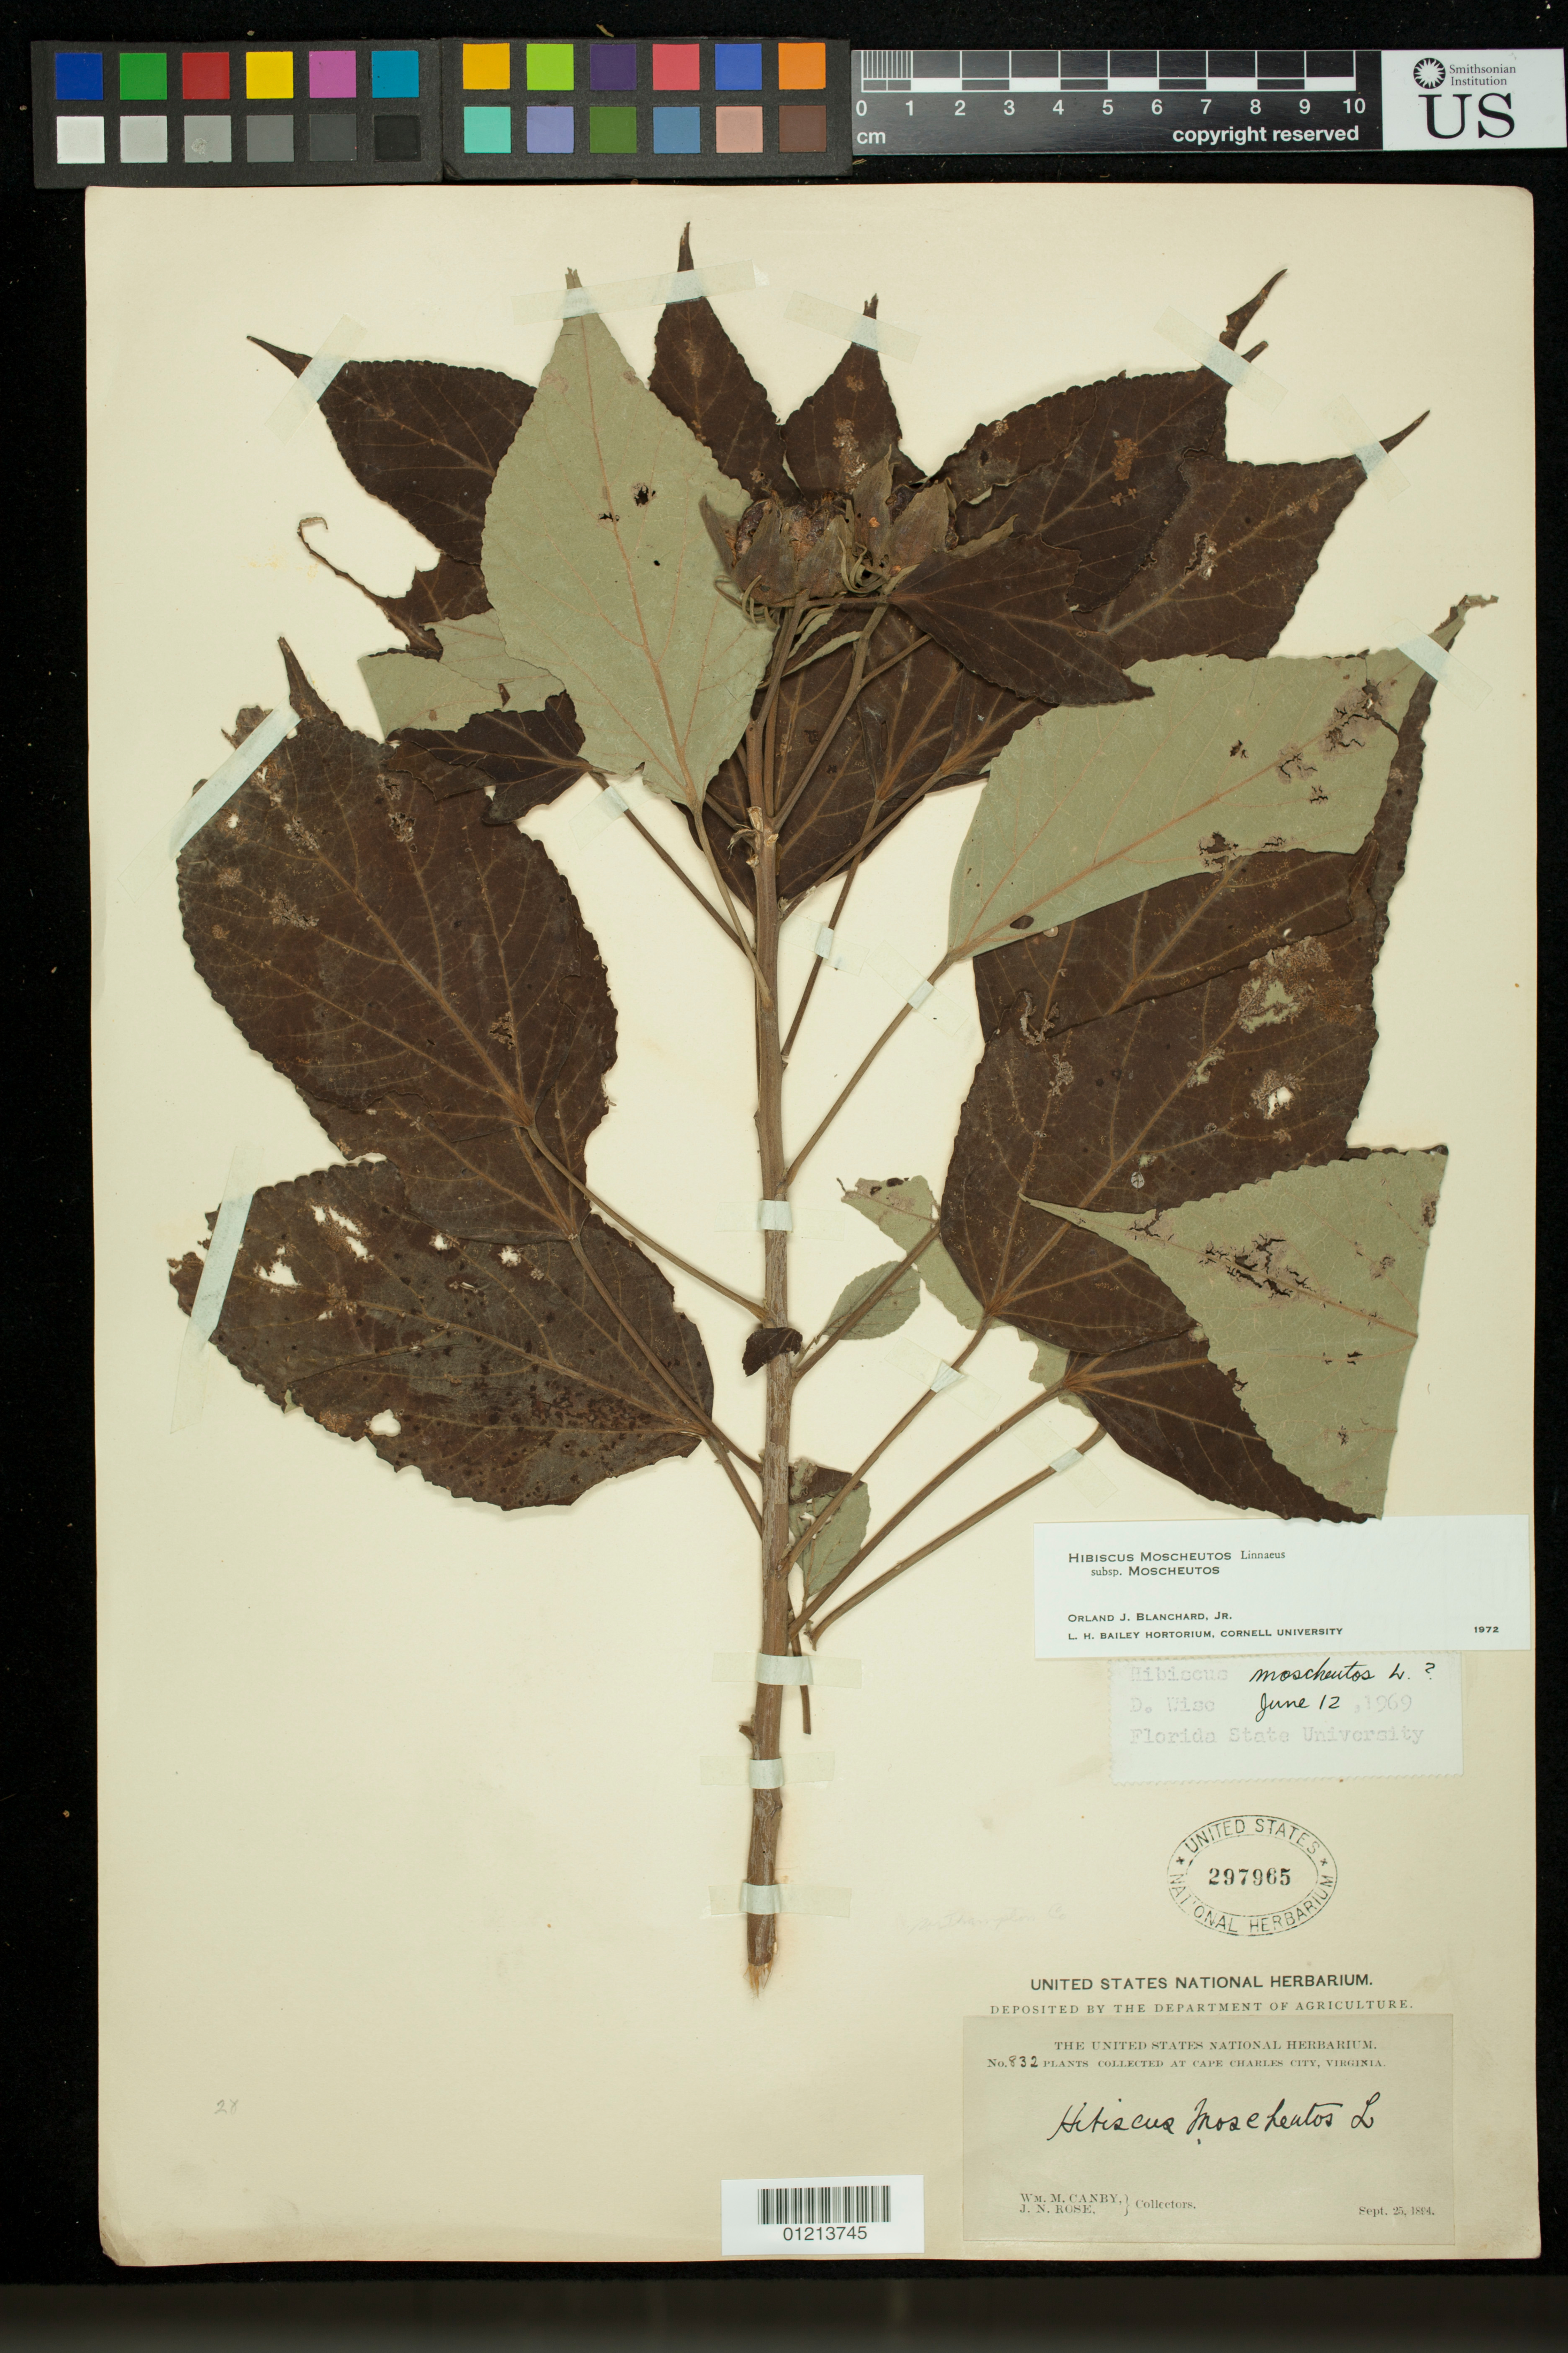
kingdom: Plantae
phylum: Tracheophyta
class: Magnoliopsida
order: Malvales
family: Malvaceae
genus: Hibiscus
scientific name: Hibiscus moscheutos subsp. moscheutos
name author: L.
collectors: W. M. Canby & J. N. Rose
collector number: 832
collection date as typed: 25 Sep 1894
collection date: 1894-09-25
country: United States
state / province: Virginia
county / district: Accomack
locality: Cape Charles City, Virginia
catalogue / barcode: US 297965